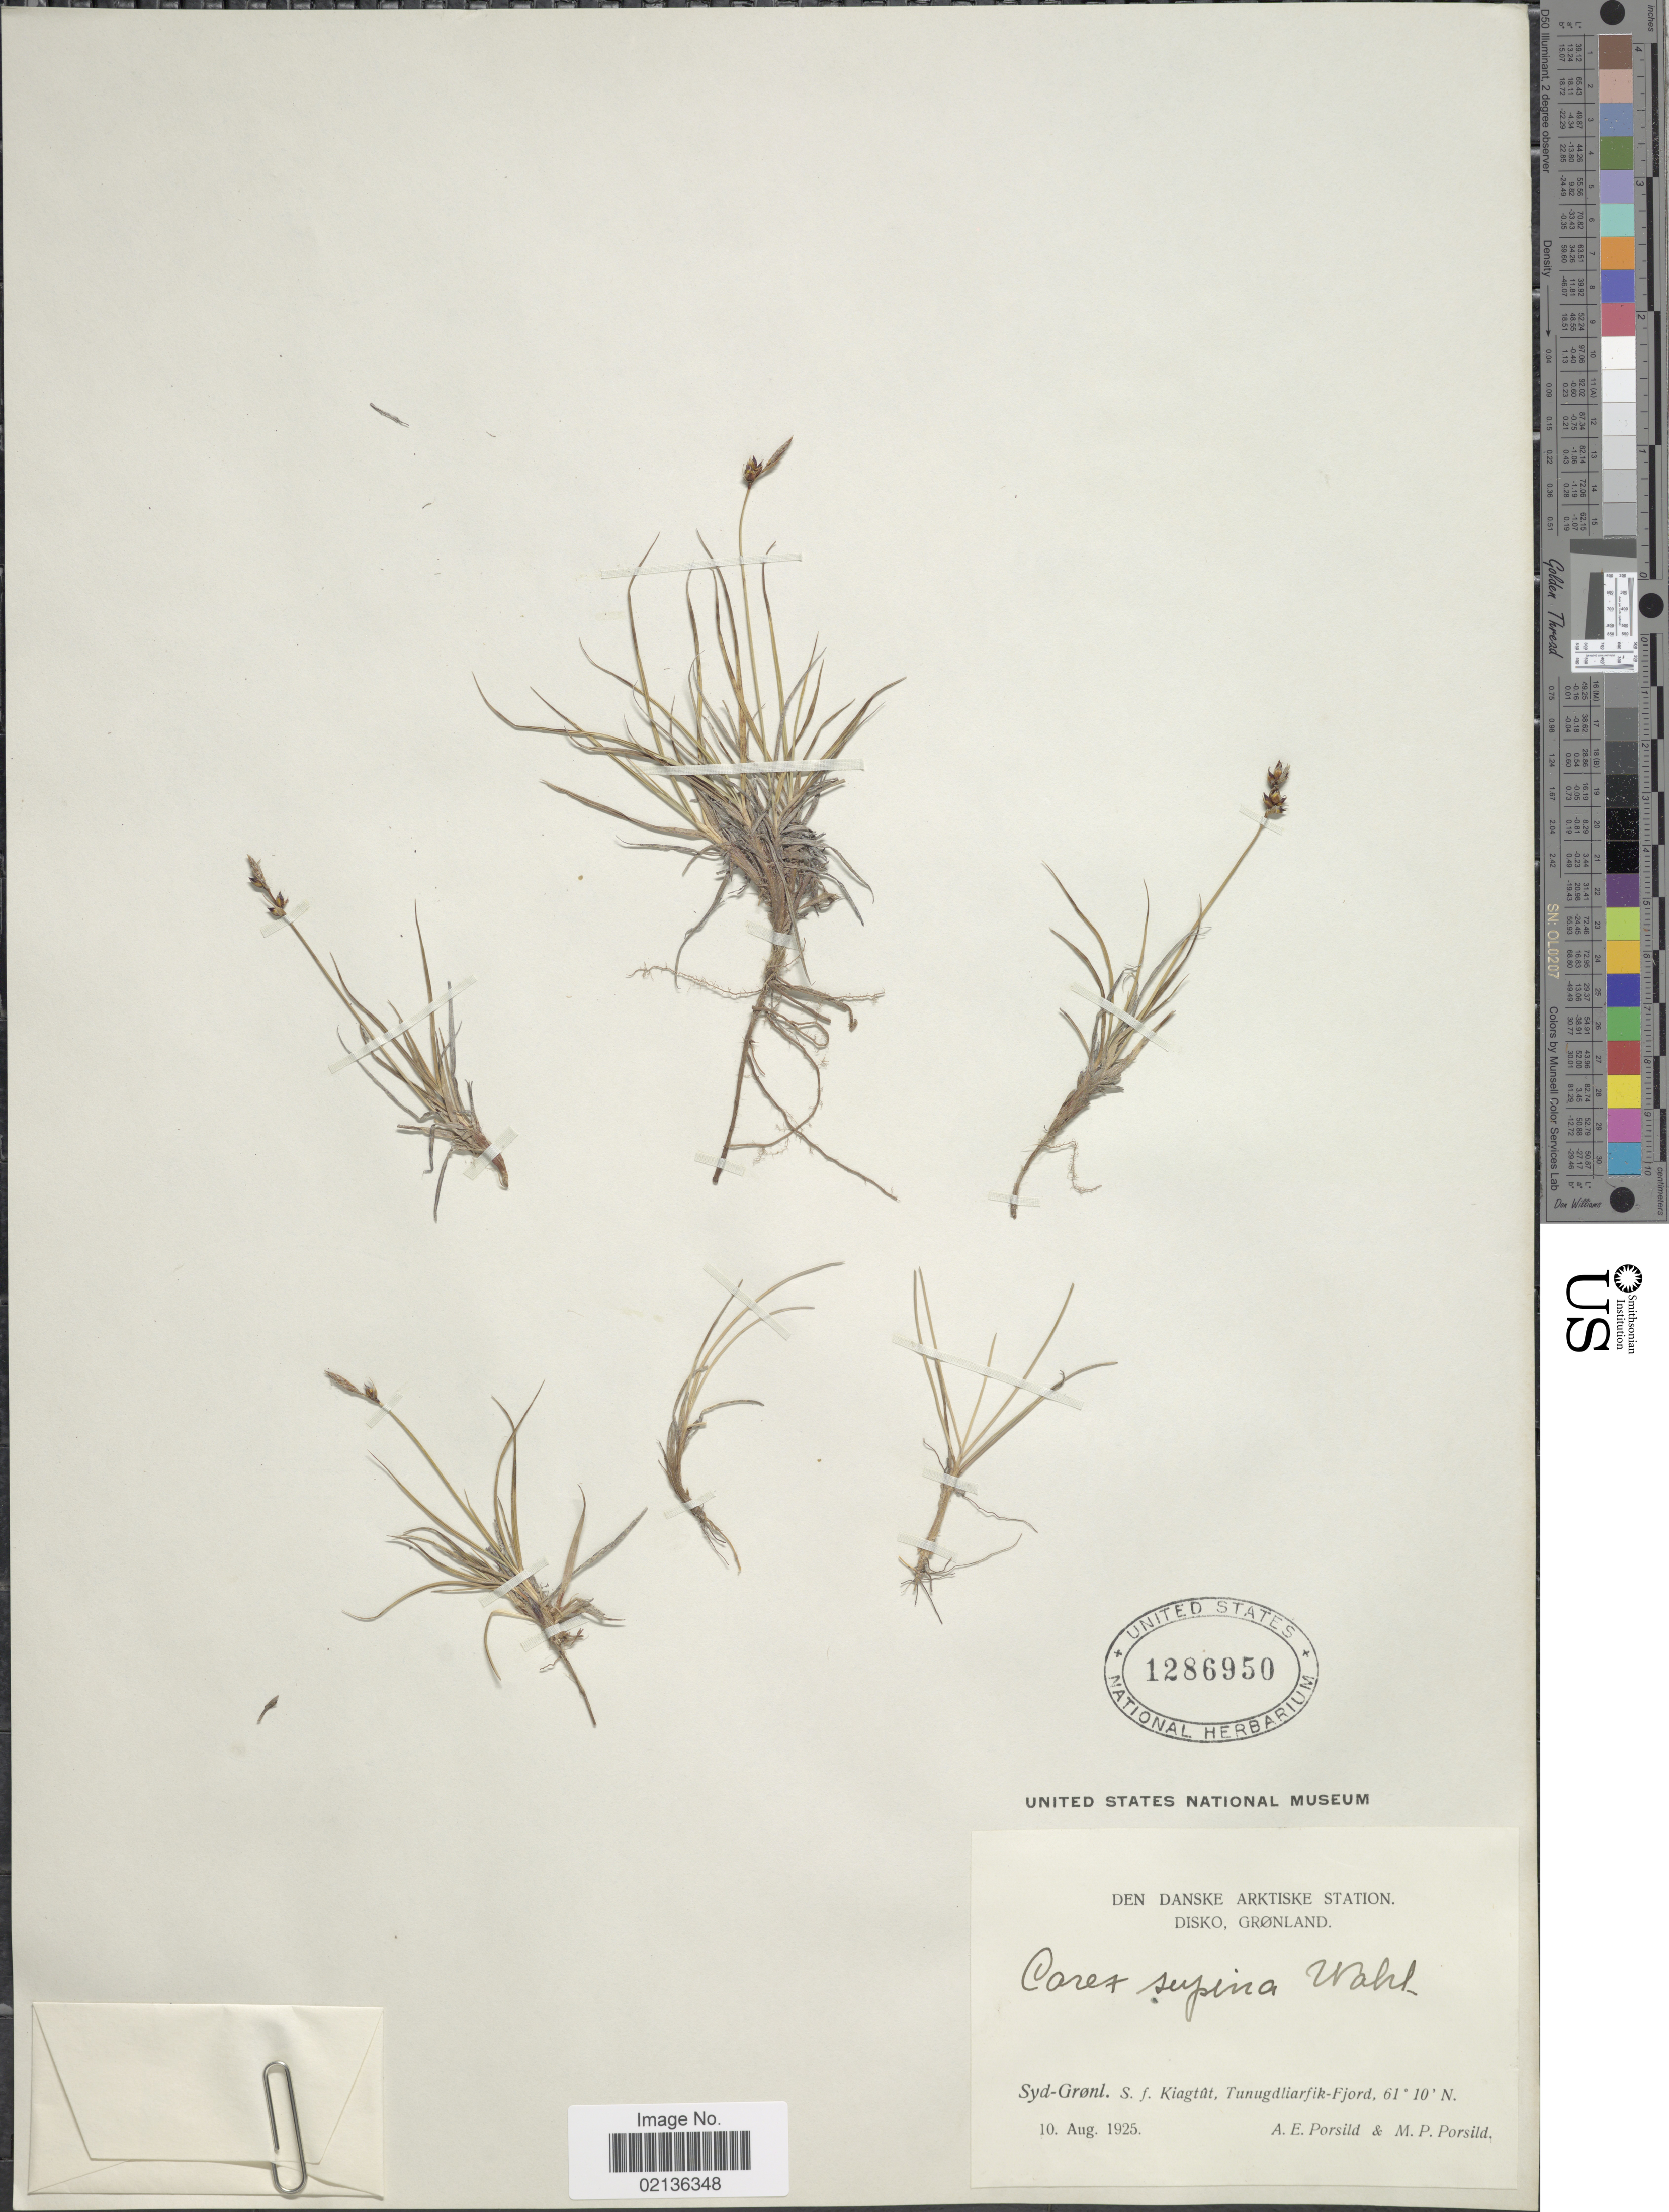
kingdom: Plantae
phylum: Tracheophyta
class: Liliopsida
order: Poales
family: Cyperaceae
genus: Carex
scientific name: Carex supina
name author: Willd. ex Wahlenb.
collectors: M. P. Porsild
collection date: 1925-08-10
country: Greenland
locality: Den Danske Arktiske Station, Disko, Grønland, Syd-Grønl. S. f. Kiagtut, Tunugdliarfik-Fjord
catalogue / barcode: US 1286950